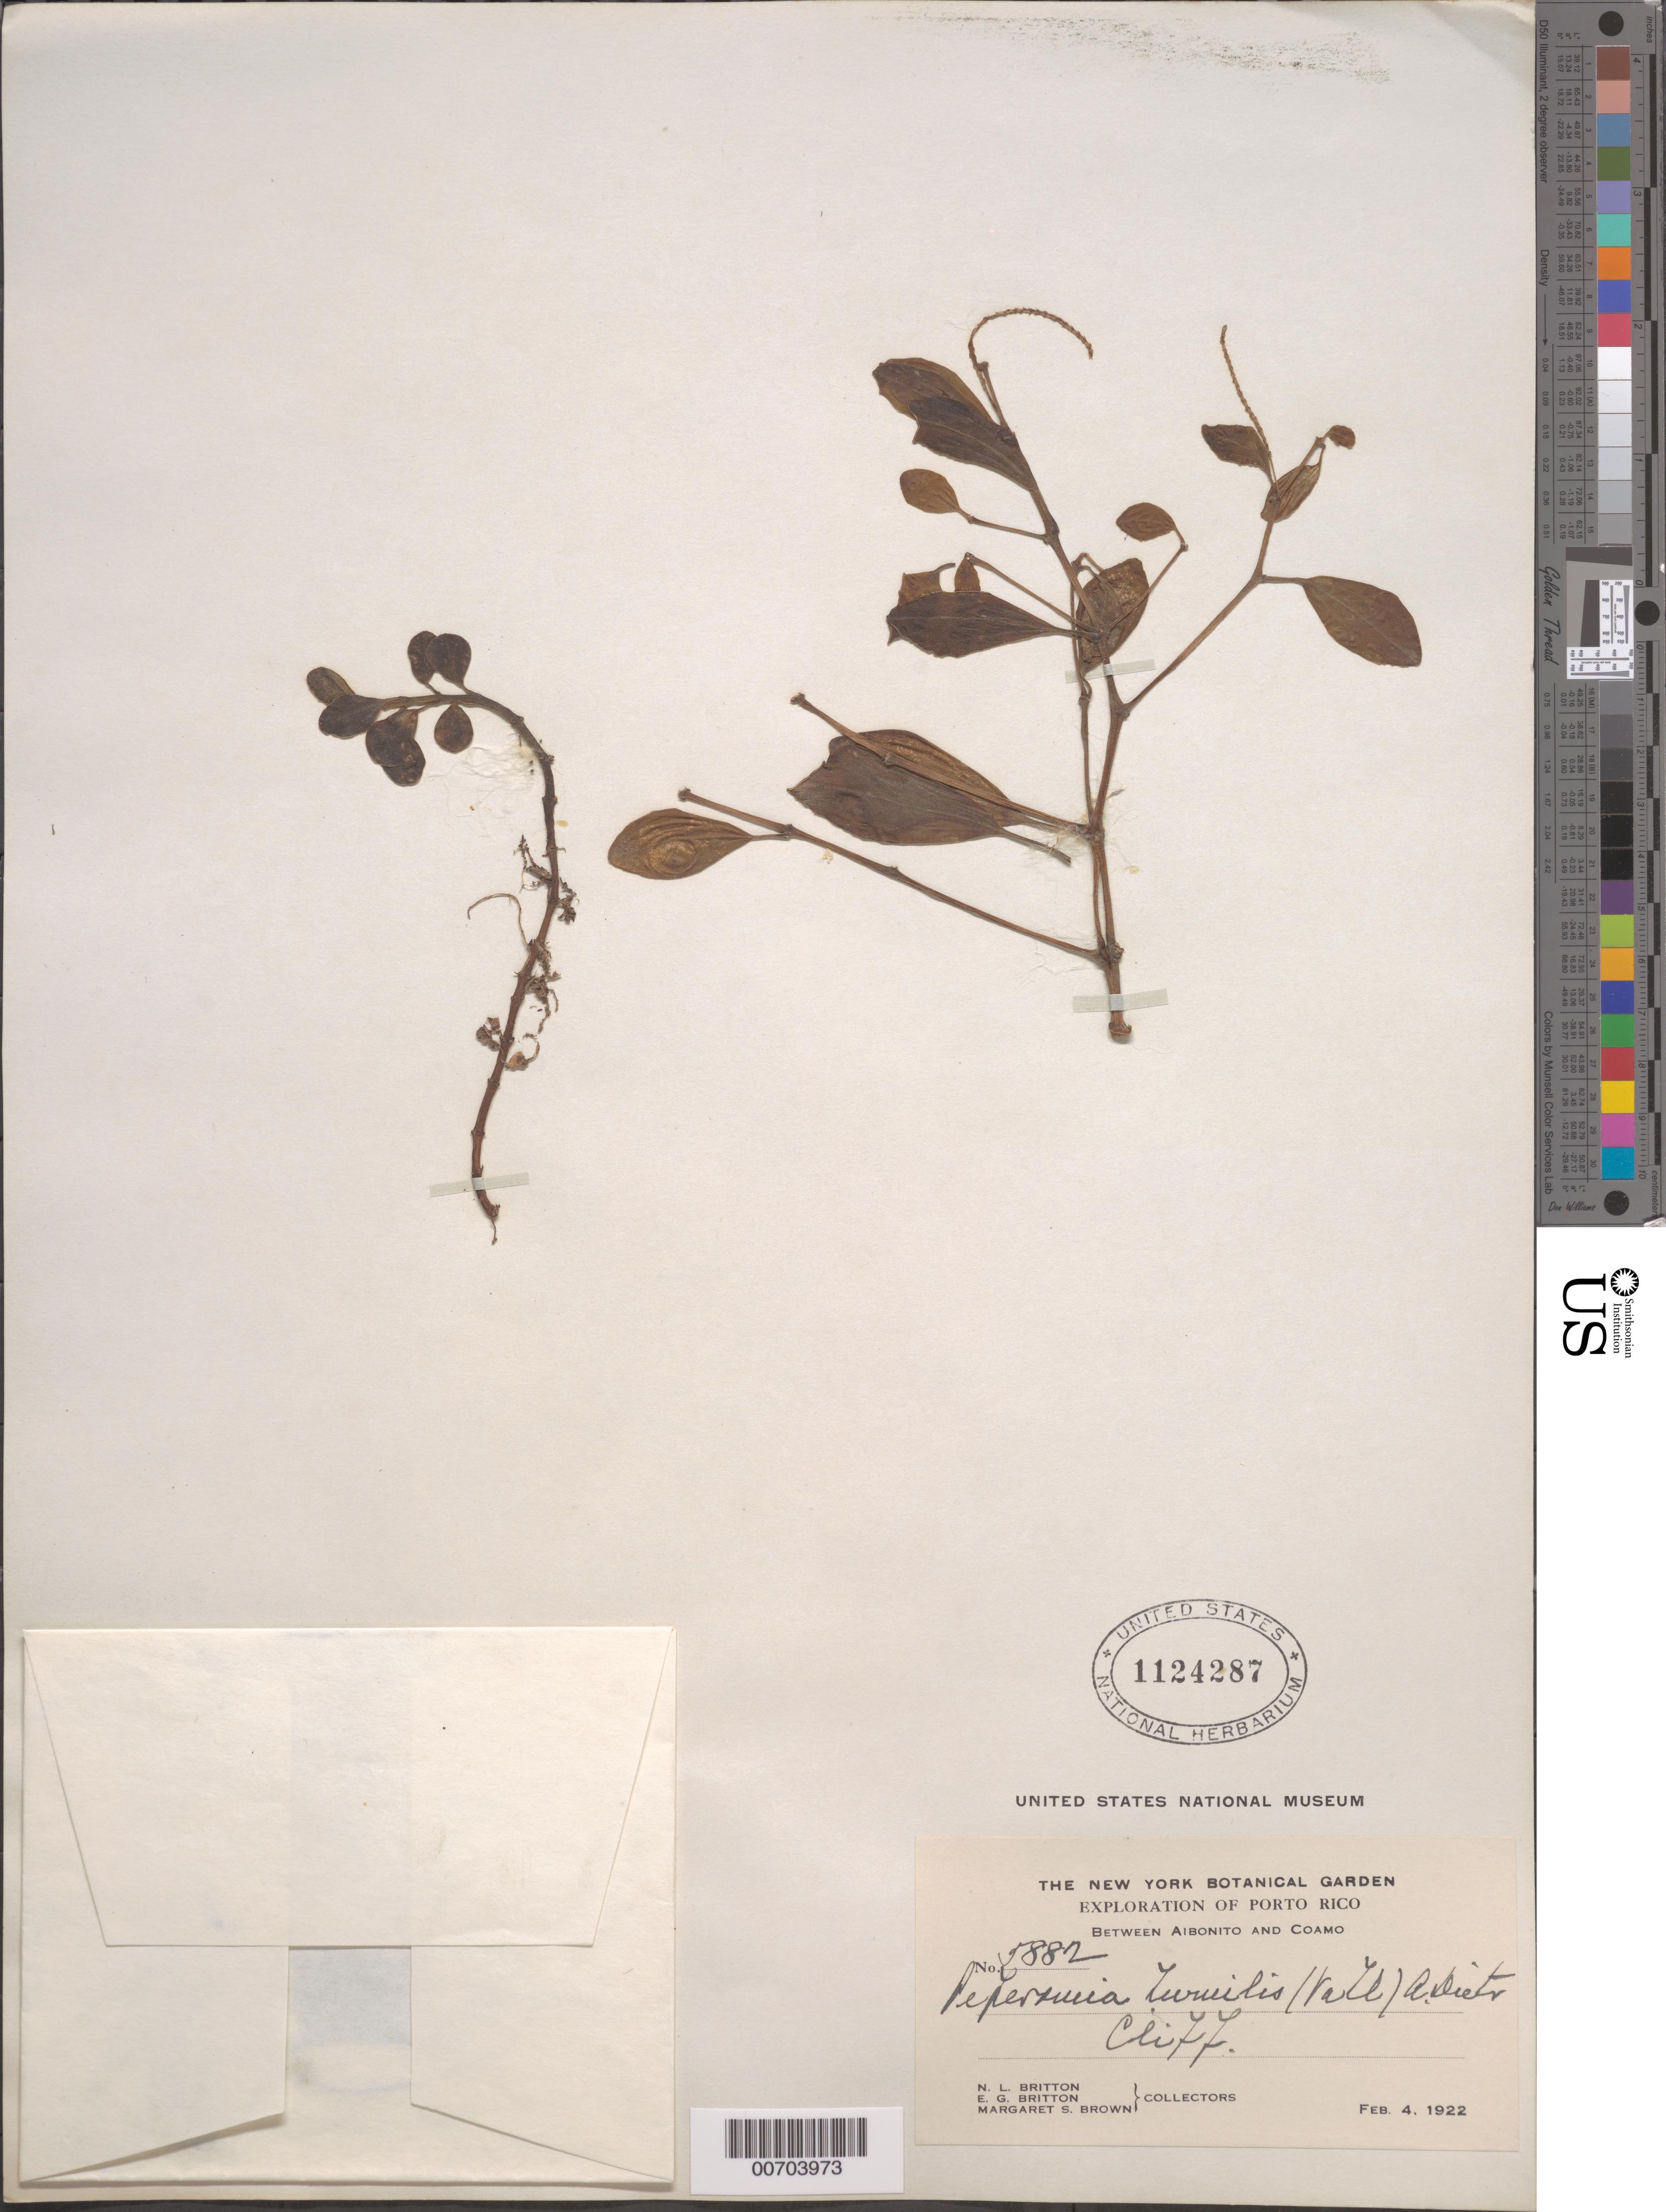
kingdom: Plantae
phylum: Tracheophyta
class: Magnoliopsida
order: Piperales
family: Piperaceae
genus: Peperomia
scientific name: Peperomia humilis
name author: (Vahl) A. Dietr.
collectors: N. Britton, E. G. Britton & M. S. Brown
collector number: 5882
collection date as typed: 04 Feb 1922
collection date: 1922-02-04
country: Puerto Rico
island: Greater Antilles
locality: Btw. Aibonito and Coamo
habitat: Cliff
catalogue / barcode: US 1124287